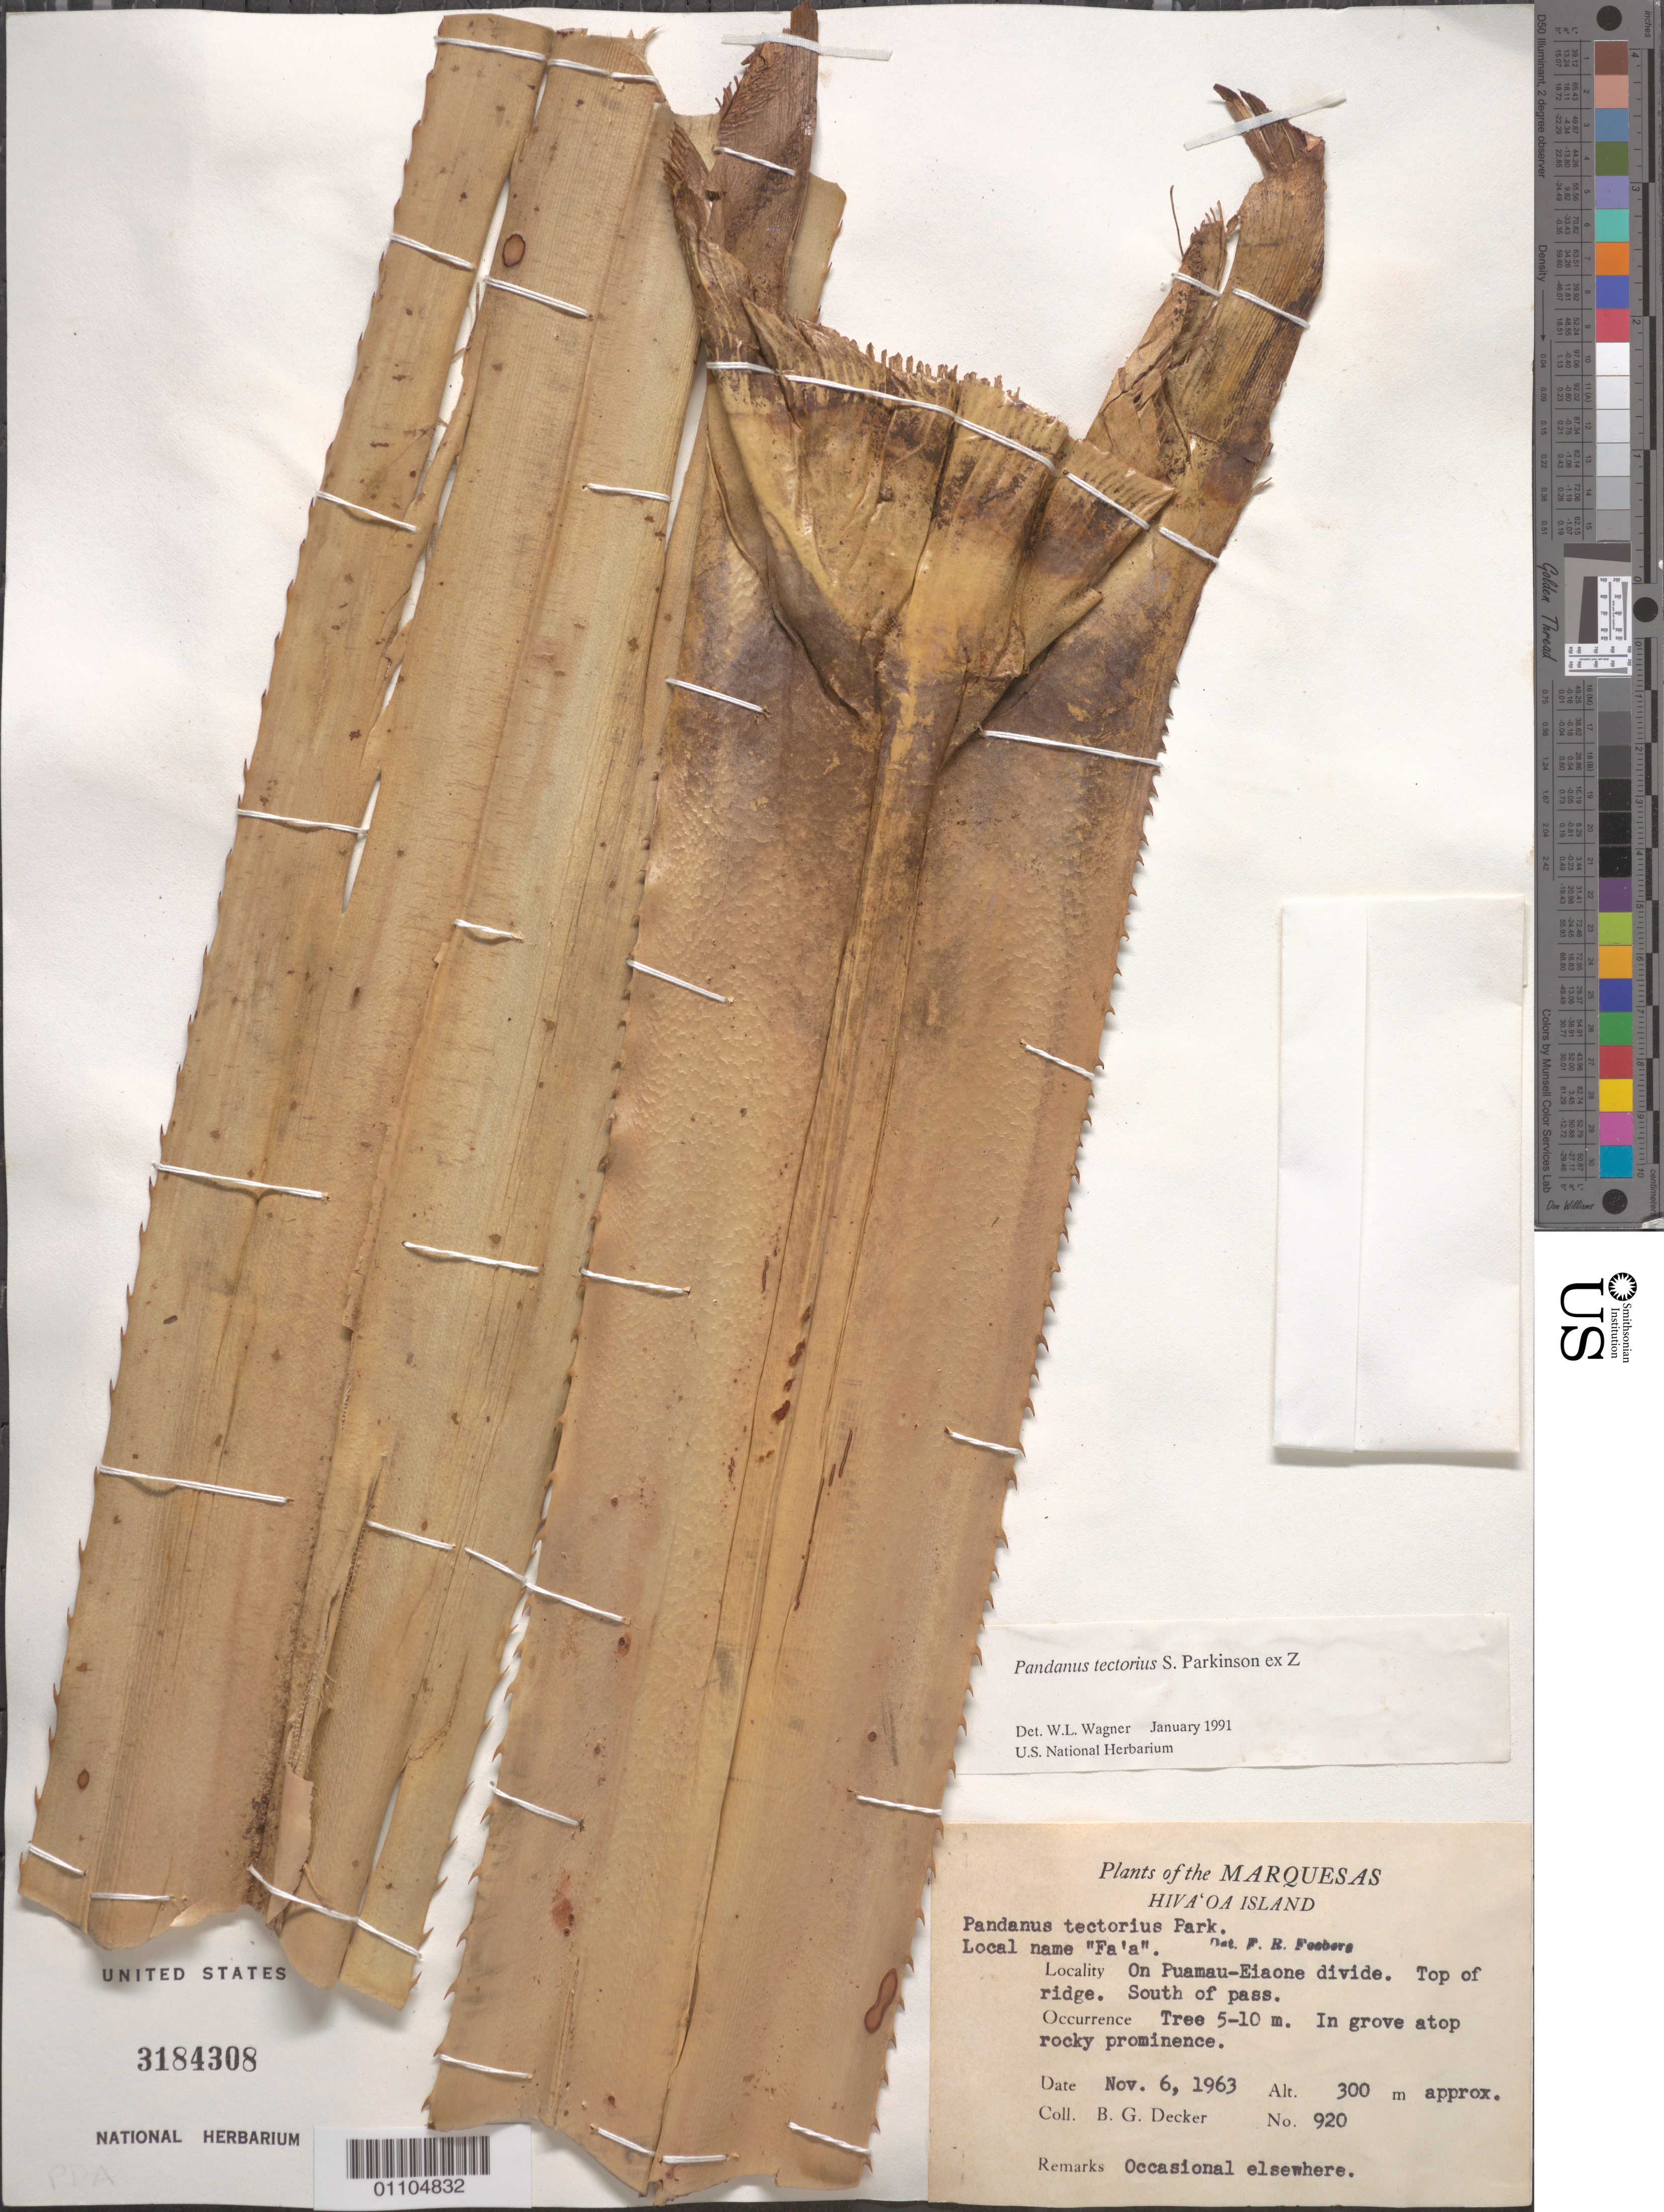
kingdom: Plantae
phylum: Tracheophyta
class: Liliopsida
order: Pandanales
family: Pandanaceae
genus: Pandanus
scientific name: Pandanus tectorius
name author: Parkinson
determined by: Wagner, W. L., (BOT), Smithsonian Institution - National Museum of Natural History (UNITED STATES)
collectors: B. G. Decker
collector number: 920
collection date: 1963-11-06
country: French Polynesia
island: Hiva Oa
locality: on Puamau-Eiaone divide, top of ridge, S of pass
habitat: In grove atop rocky prominence. Occasional elsewhere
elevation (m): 300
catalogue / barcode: US 3184308